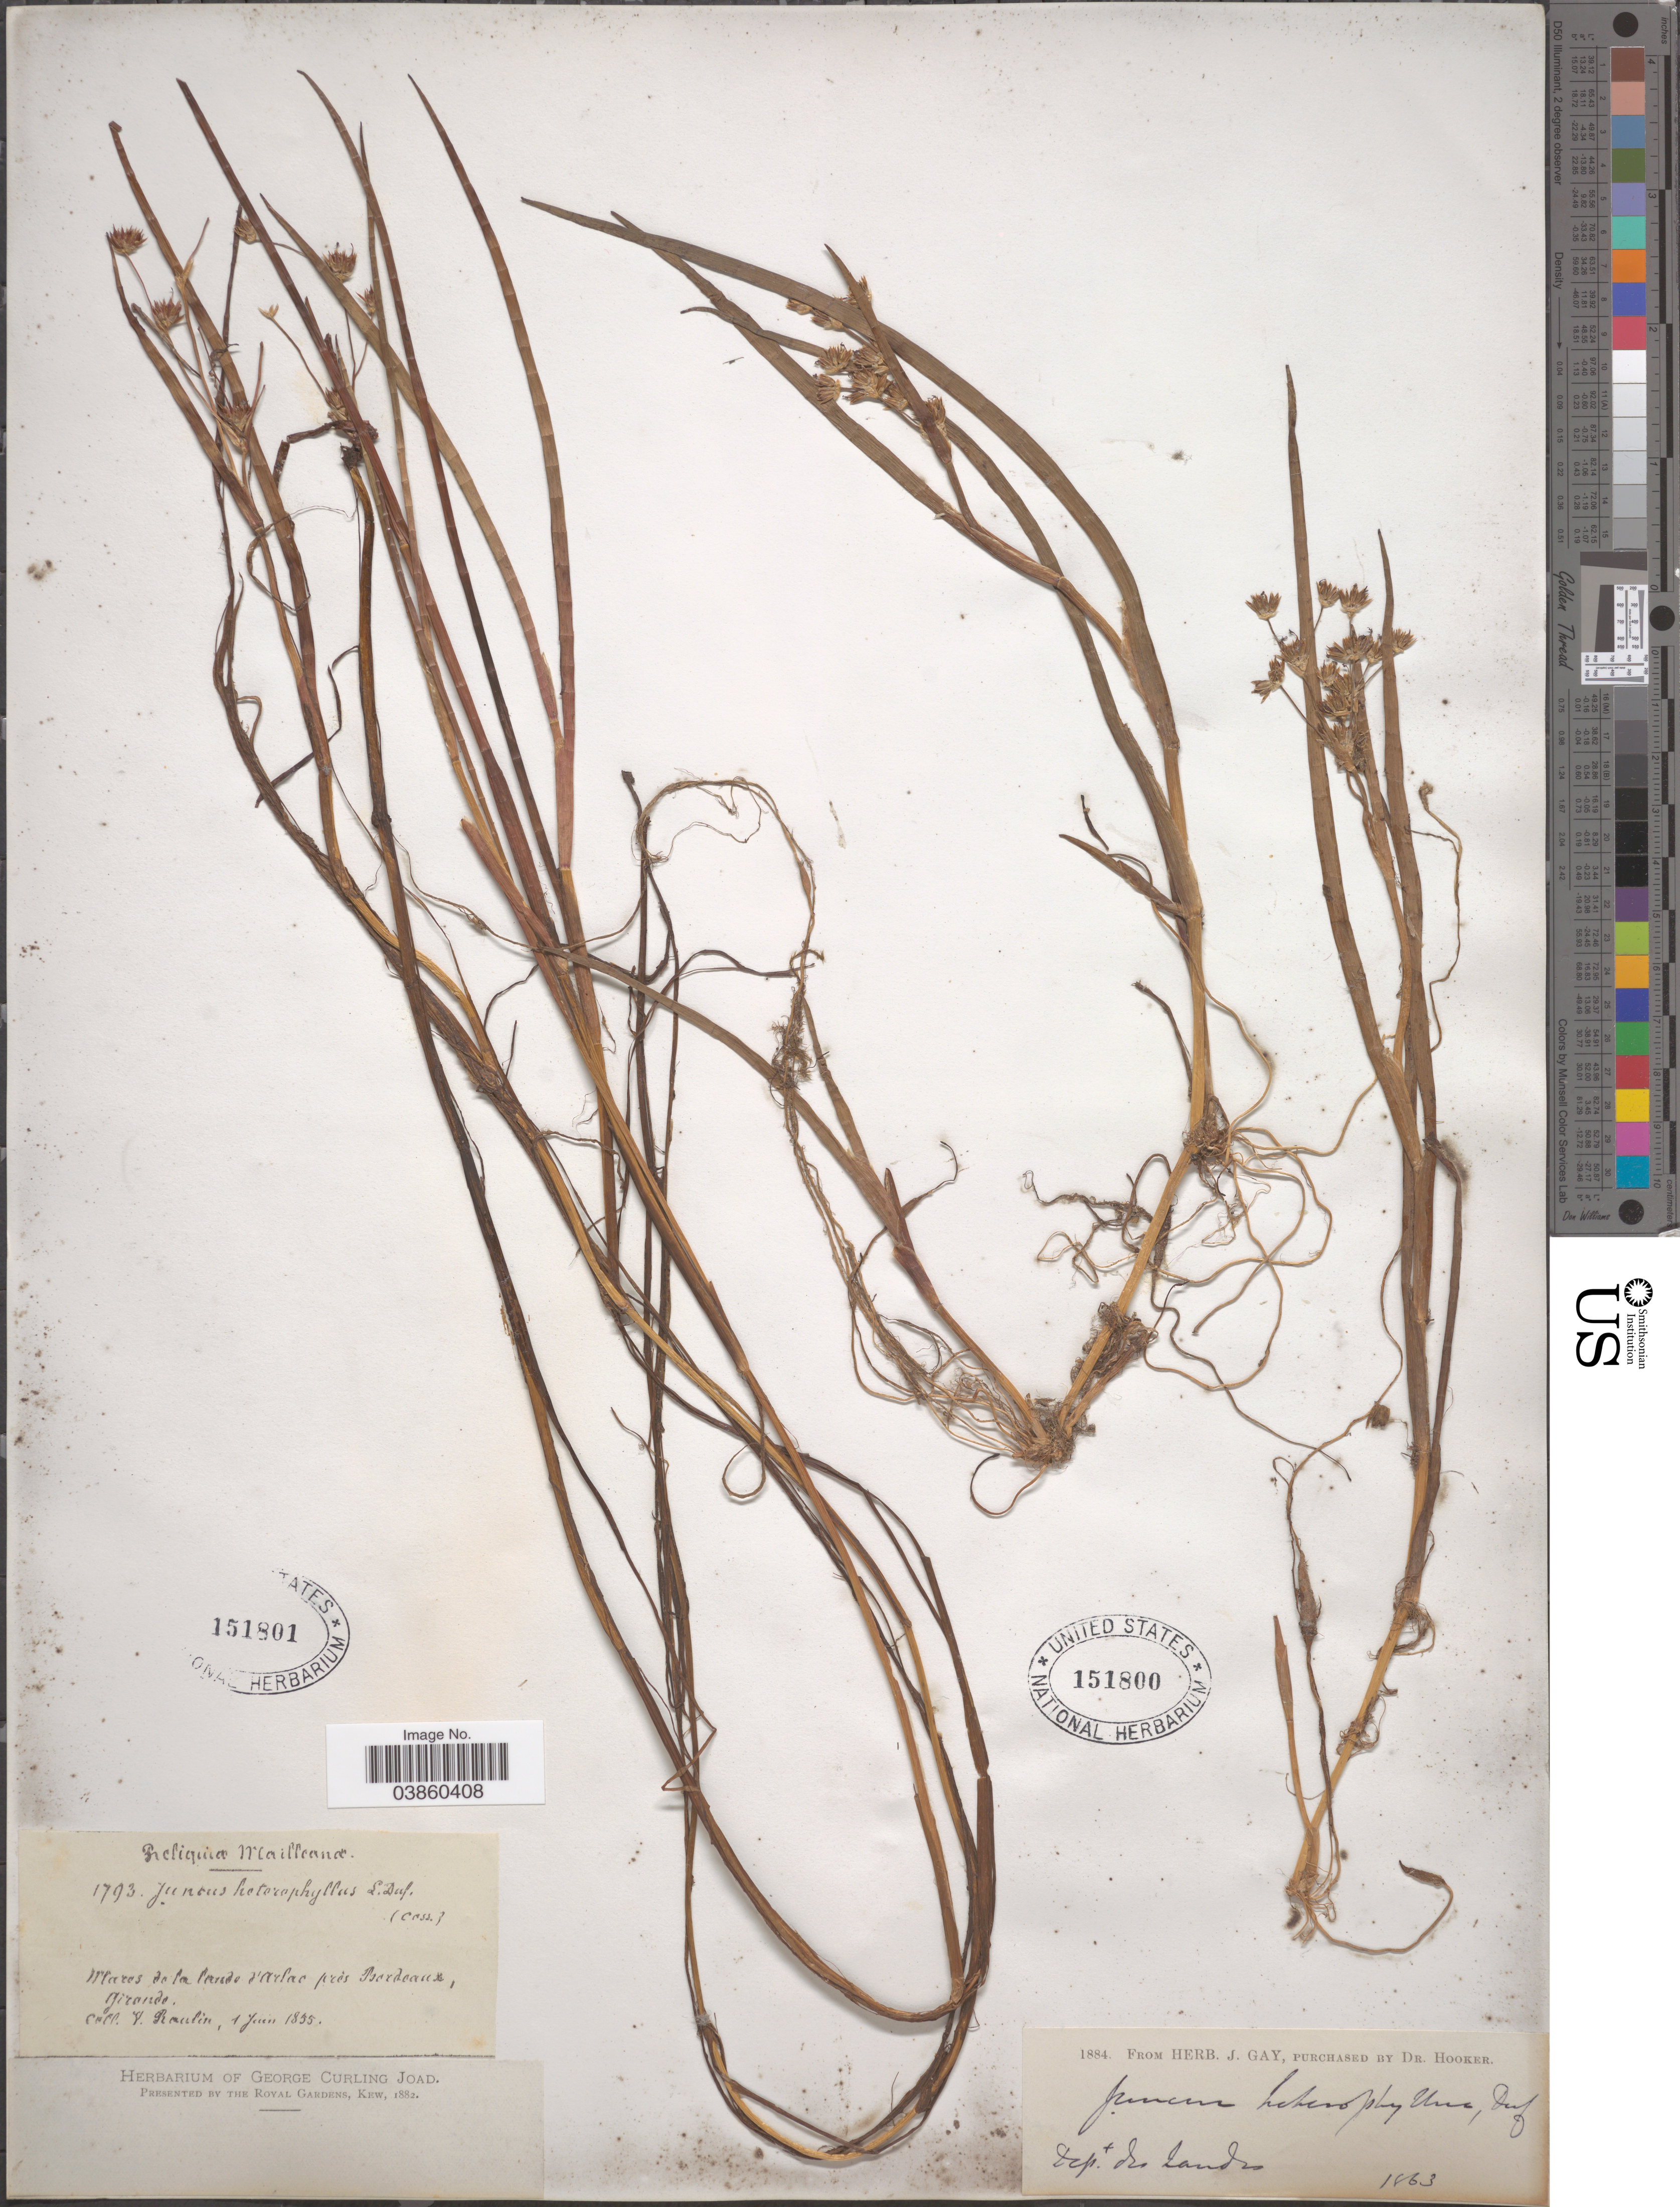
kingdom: Plantae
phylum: Tracheophyta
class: Liliopsida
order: Poales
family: Juncaceae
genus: Juncus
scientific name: Juncus heterophyllus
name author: Dufour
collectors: V. Raulin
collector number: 1793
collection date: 1855-06-01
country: France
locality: Reliquia Mailleand [interpreted]. Mares de la lande près Bordeaux Gironde.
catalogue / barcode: US 151801-2